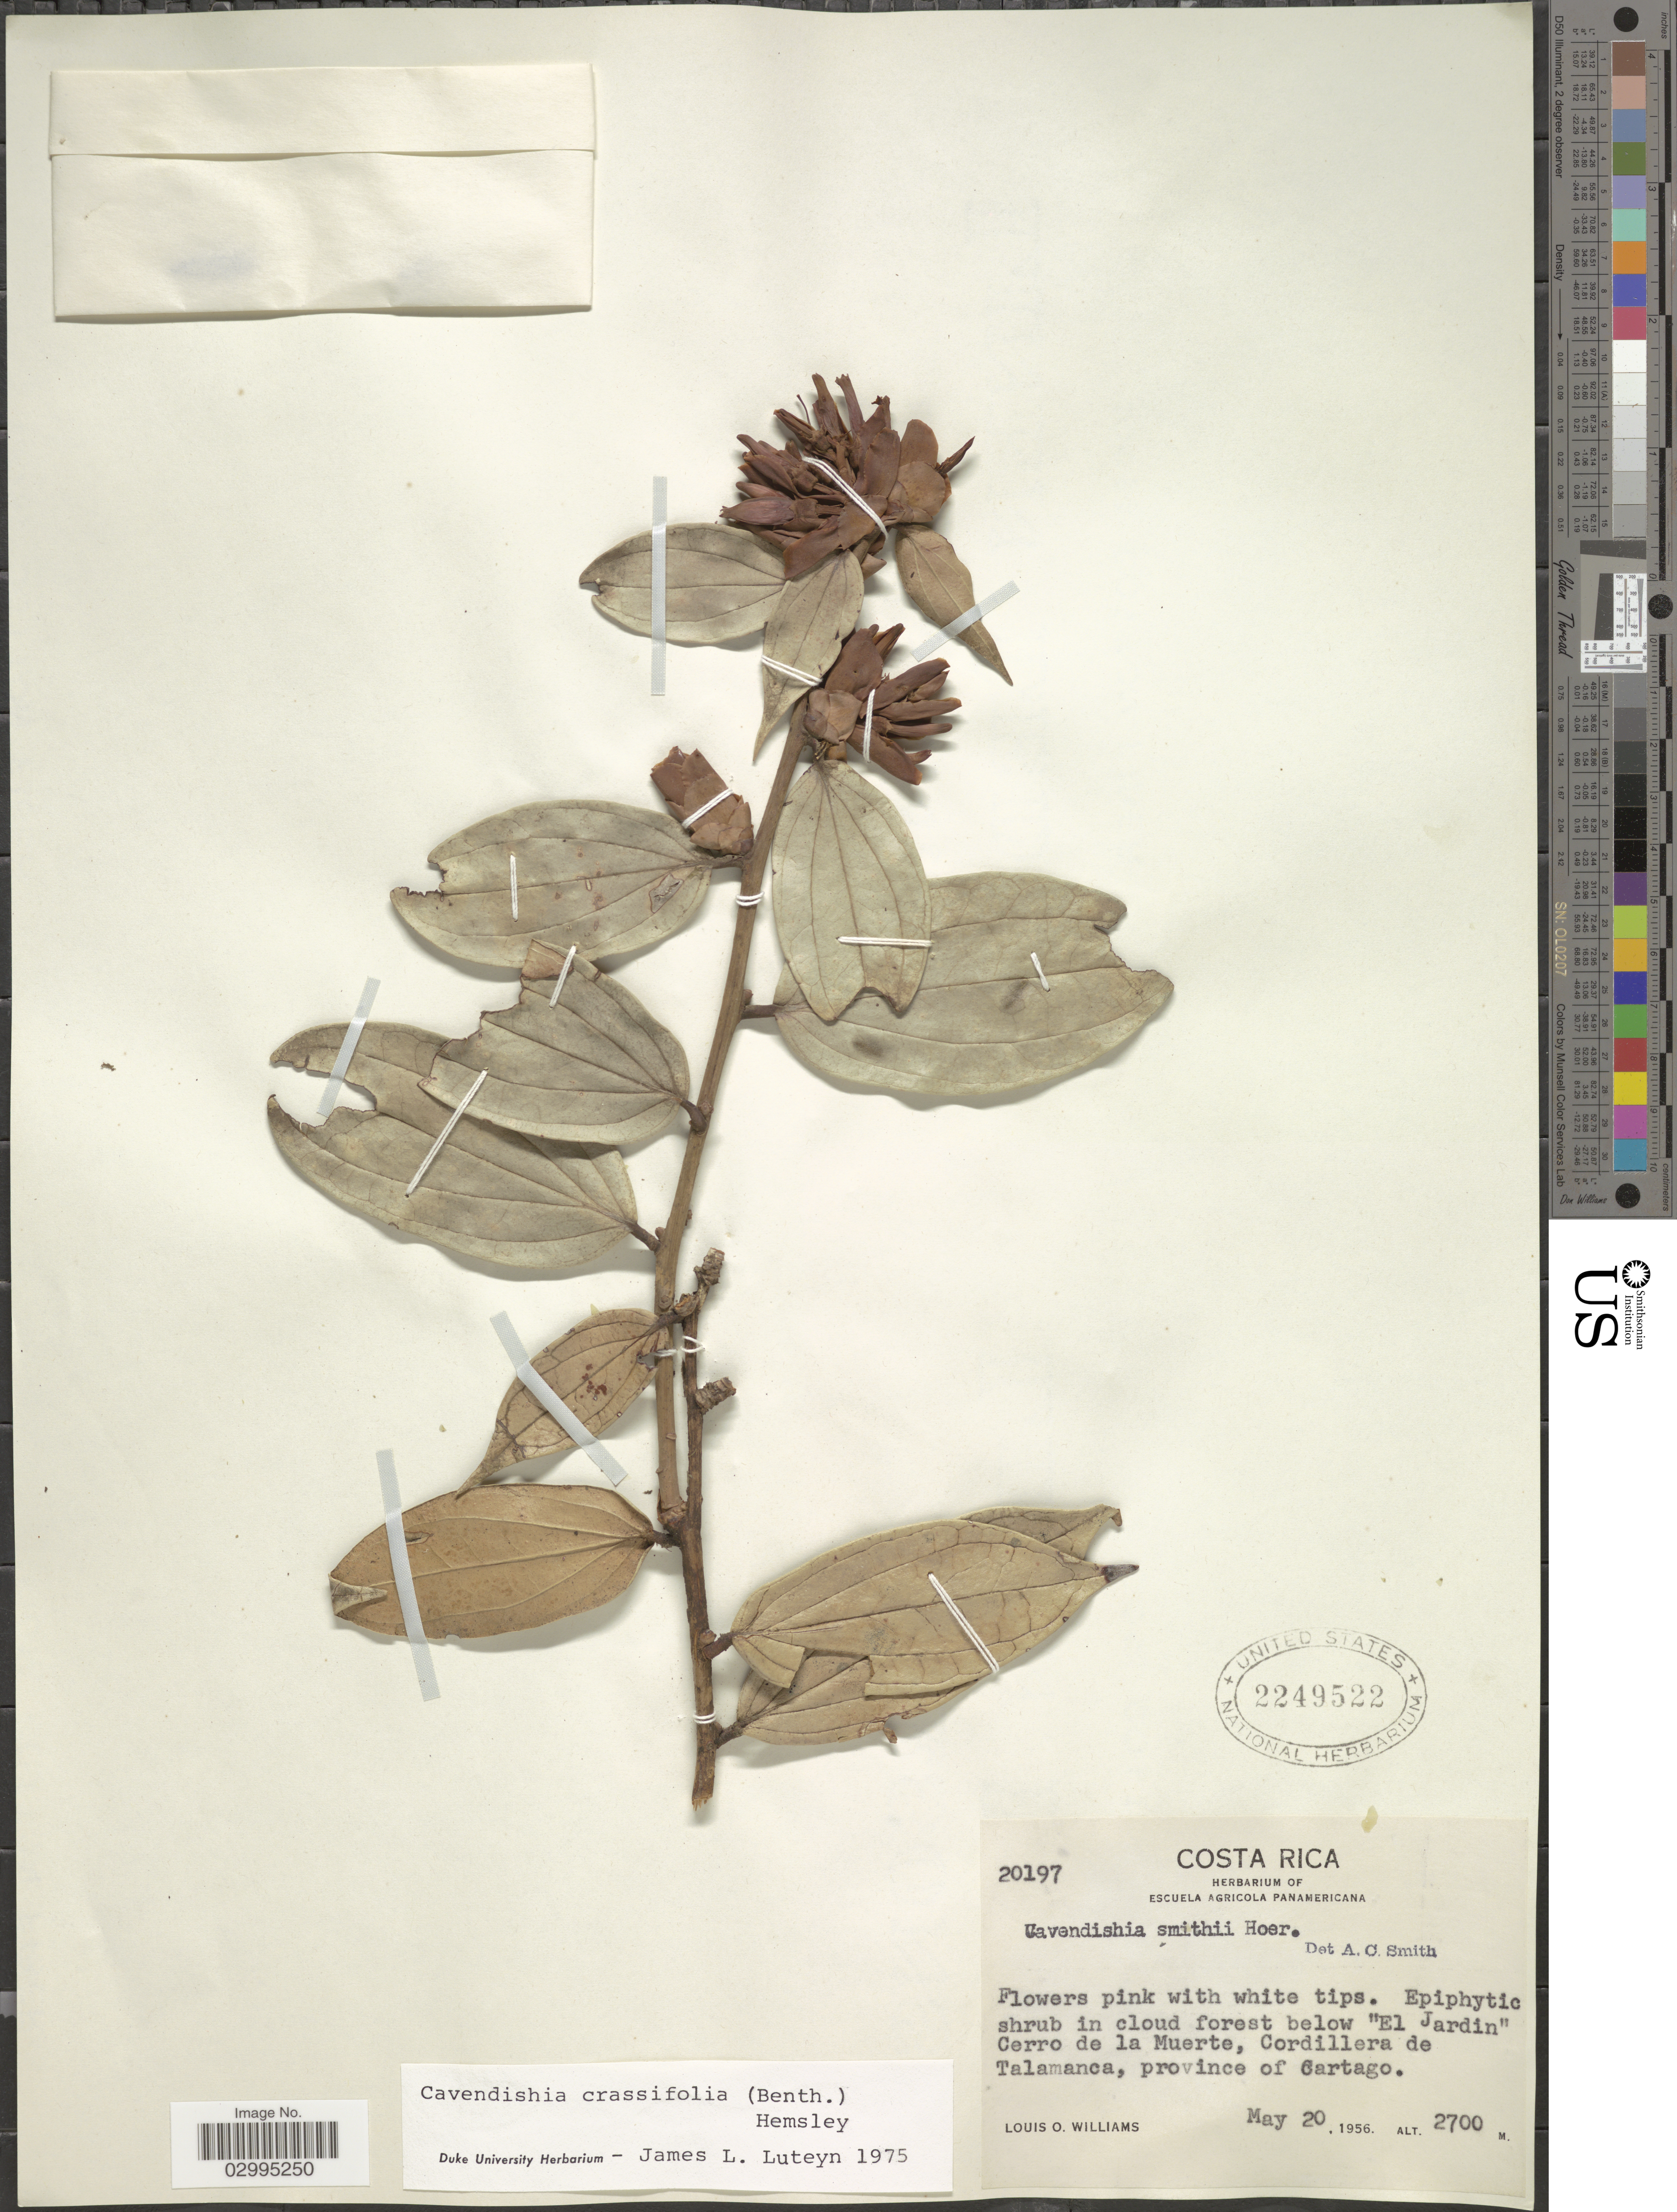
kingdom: Plantae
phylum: Tracheophyta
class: Magnoliopsida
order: Ericales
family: Ericaceae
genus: Cavendishia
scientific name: Cavendishia crassifolia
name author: (Benth.) Hemsl.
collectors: L. O. Williams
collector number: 20197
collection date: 1956-05-20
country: Costa Rica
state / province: Cartago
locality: Below "El Jardin" Cerro de la Muerte, Cordillera de Talamanca.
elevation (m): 2700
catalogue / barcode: US 2249522